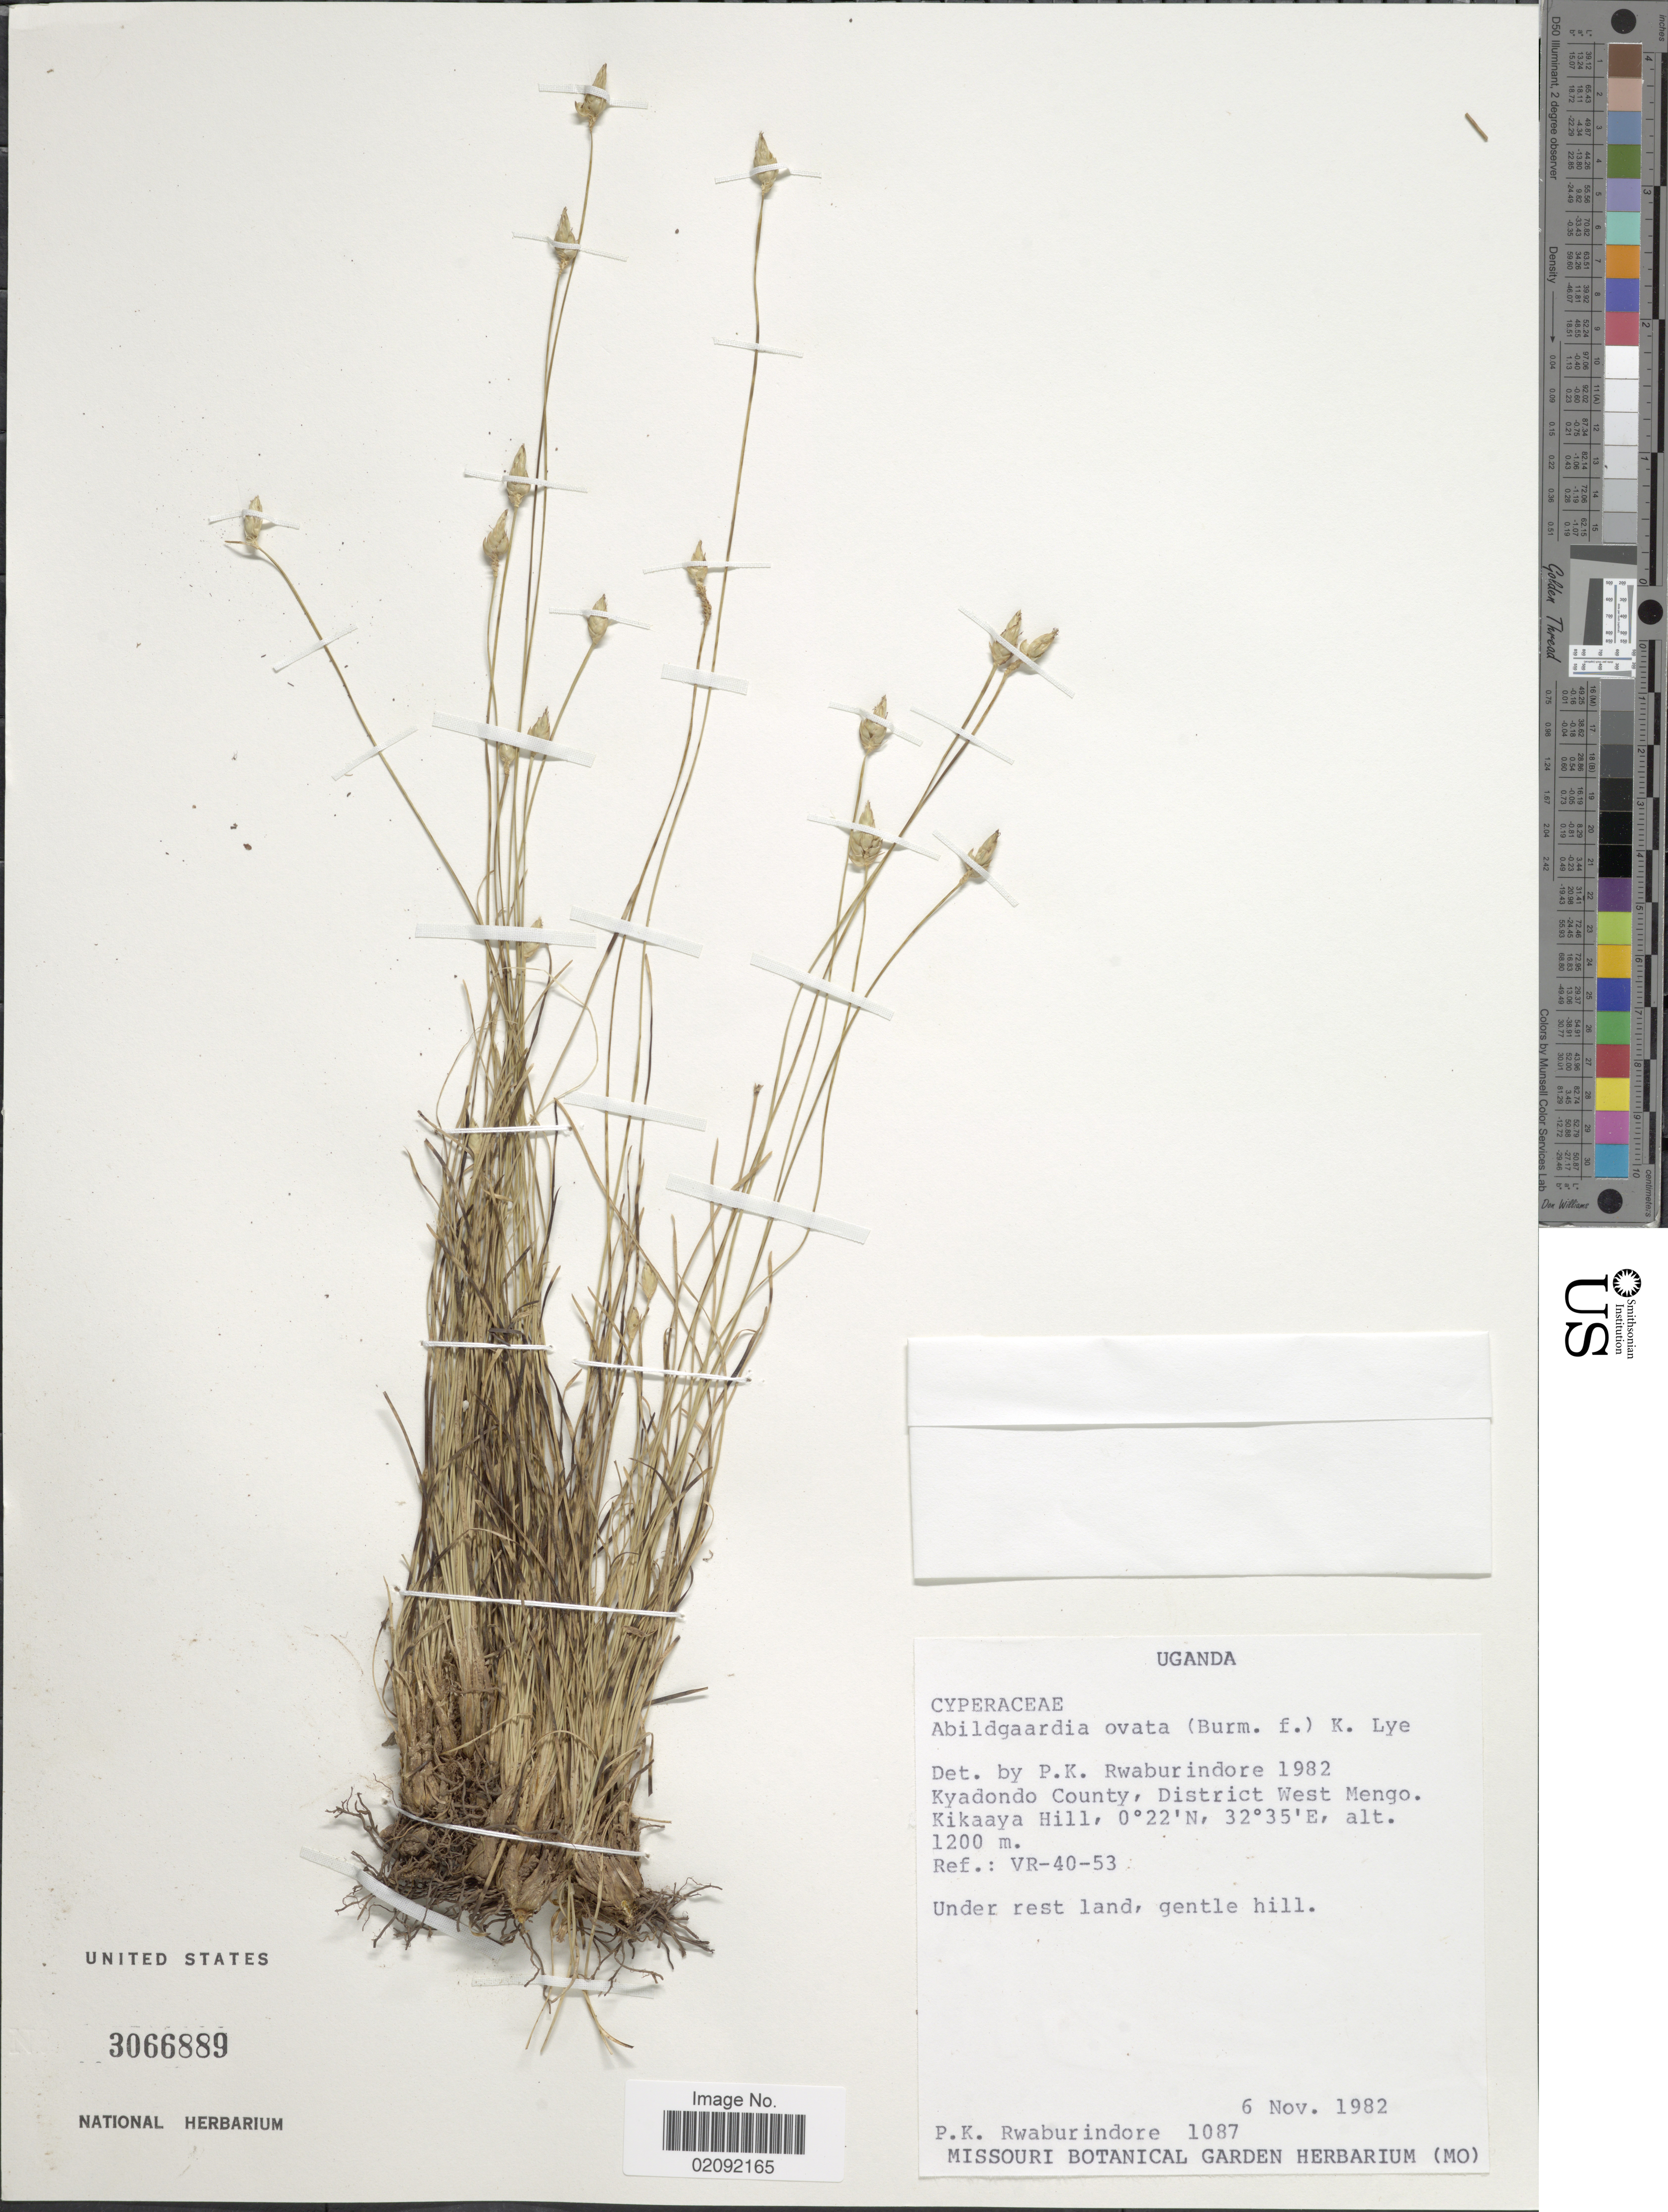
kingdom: Plantae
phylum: Tracheophyta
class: Liliopsida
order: Poales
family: Cyperaceae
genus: Abildgaardia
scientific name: Abildgaardia ovata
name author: (Burm. f.) Kral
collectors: P. Rwaburindore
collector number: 1087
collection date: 1982-11-06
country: Uganda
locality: Kyadondo County, District West Mengo, Kikaaya Hill, under rest land, gentle hill, Ref.: VR-40-53.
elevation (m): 1200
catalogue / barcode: US 3066889